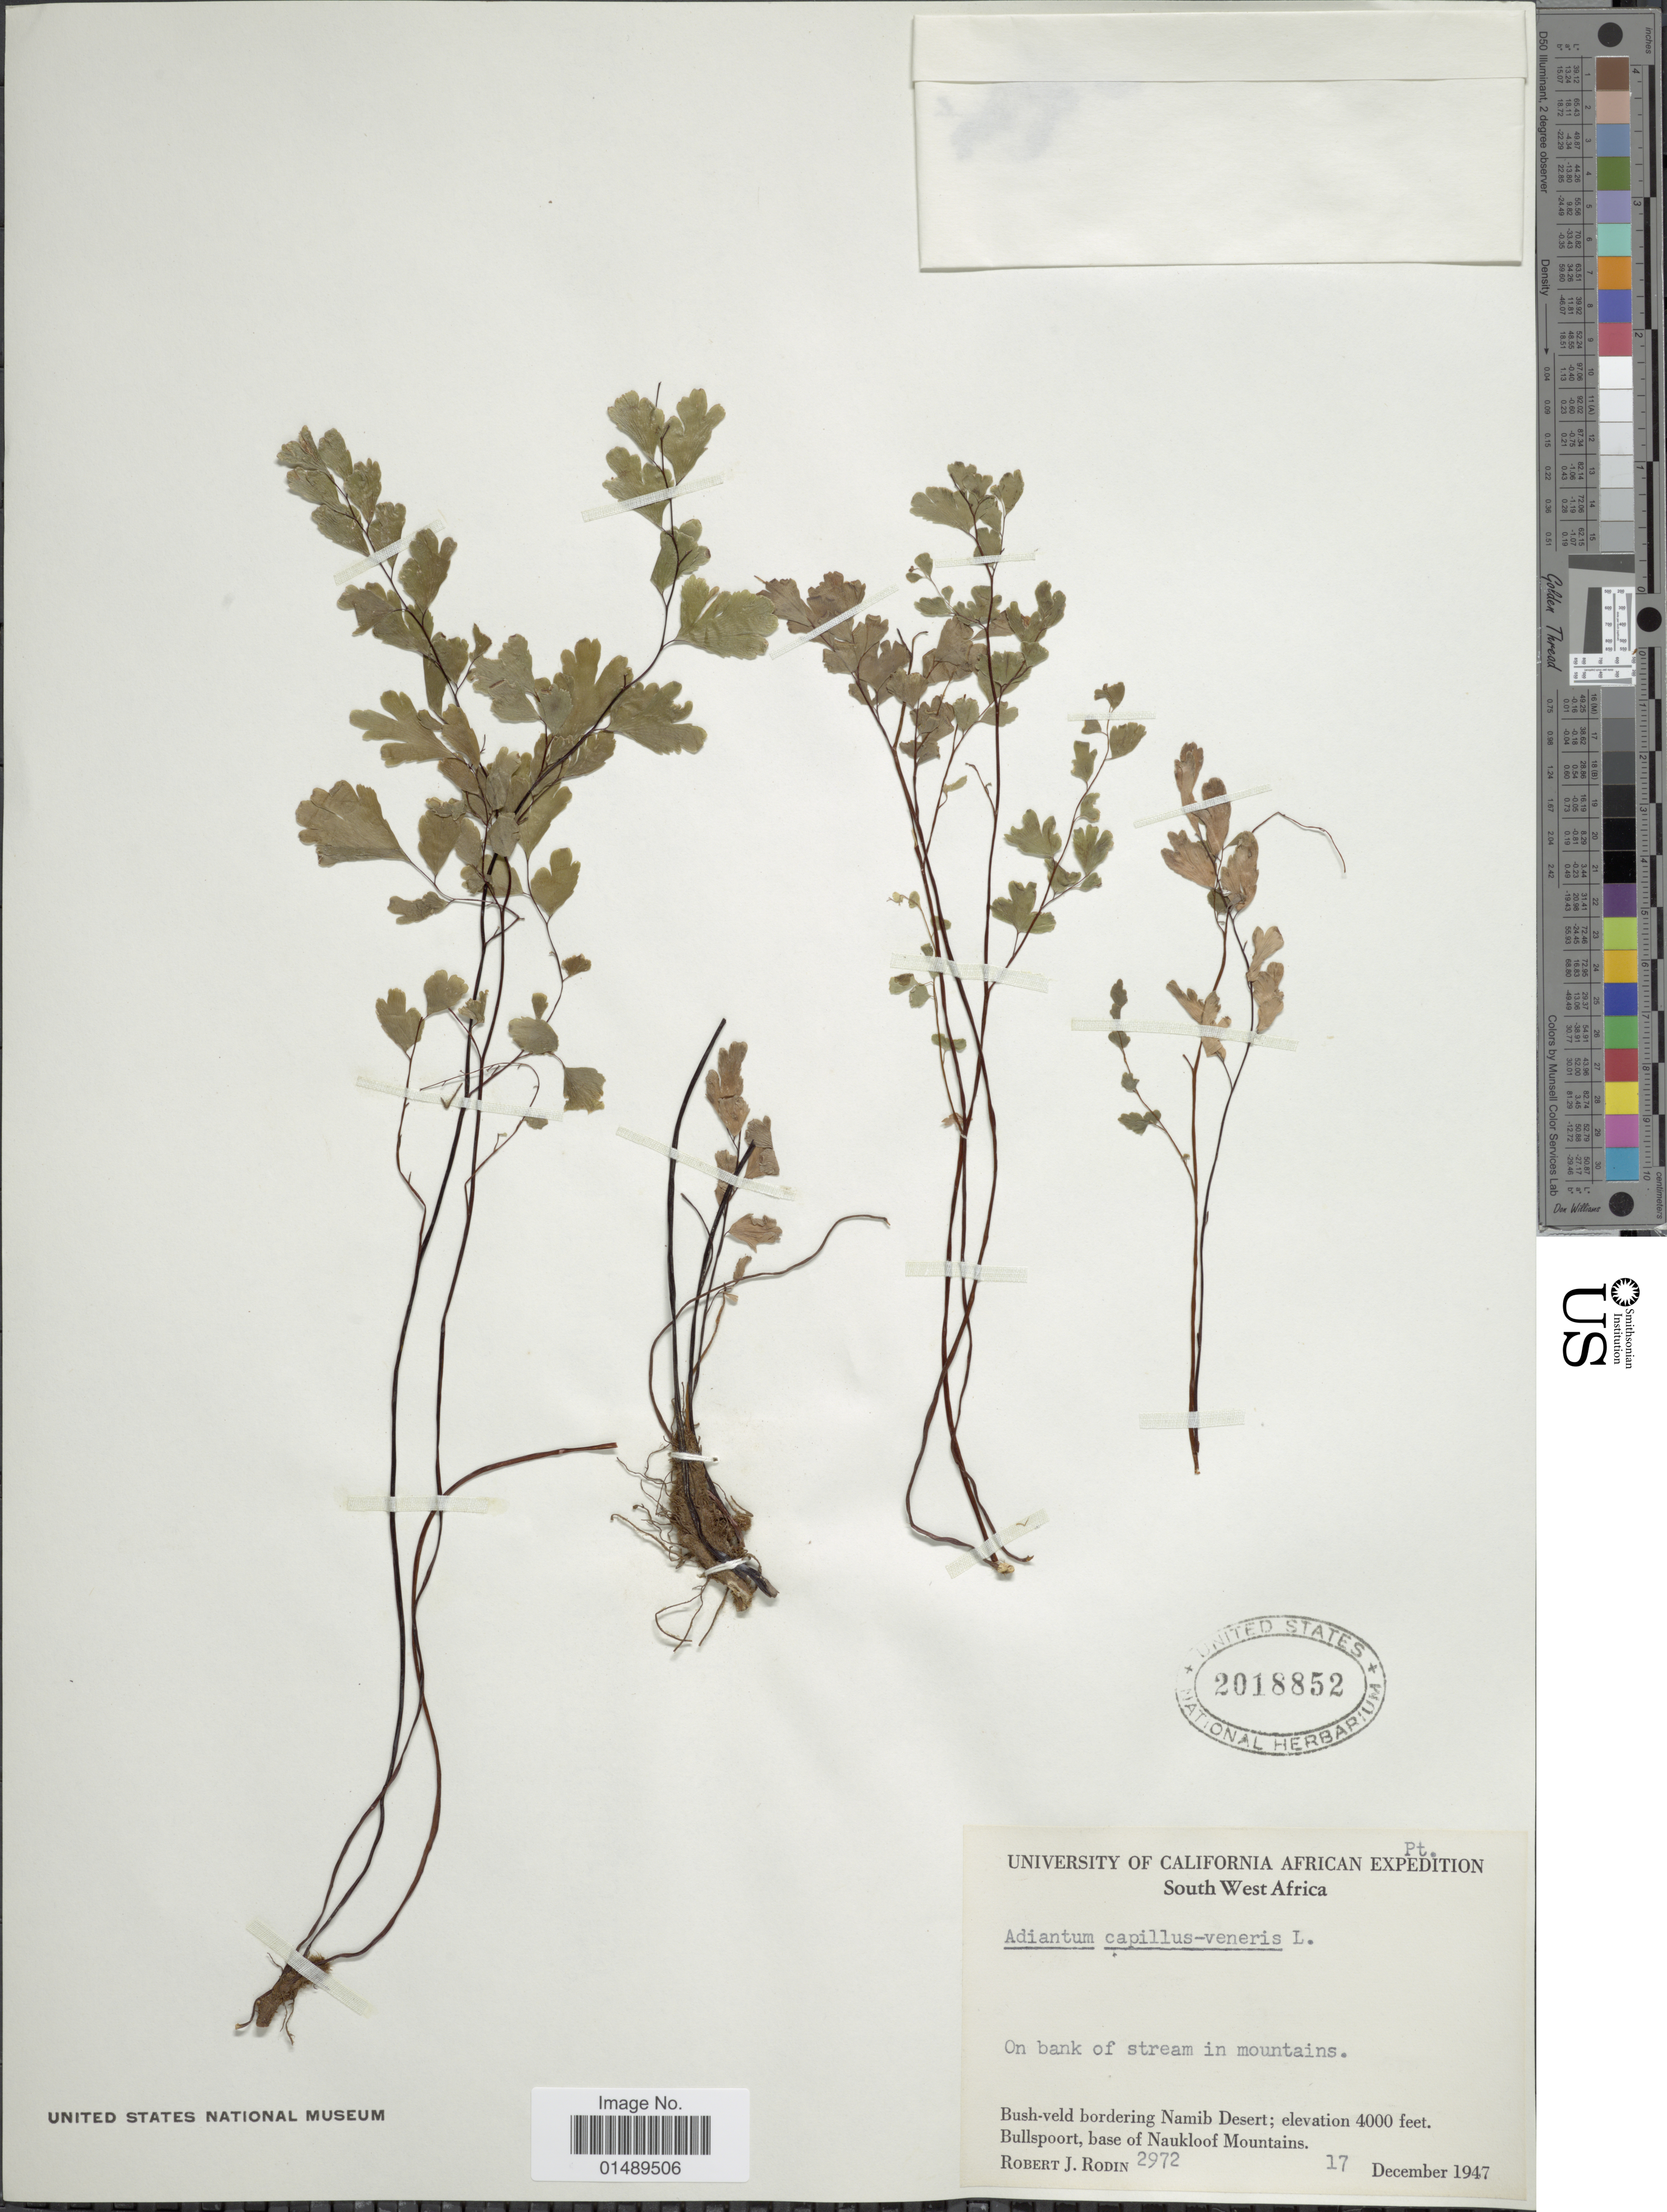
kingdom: Plantae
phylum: Tracheophyta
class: Polypodiopsida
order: Polypodiales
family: Pteridaceae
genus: Adiantum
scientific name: Adiantum capillus-veneris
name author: L.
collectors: R. J. Rodin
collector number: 2972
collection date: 1947-12-17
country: Namibia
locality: Bush-veld bordering Namib Desert, Bullspoort, base of Naukloof Mountains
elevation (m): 1219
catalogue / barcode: US 2018852